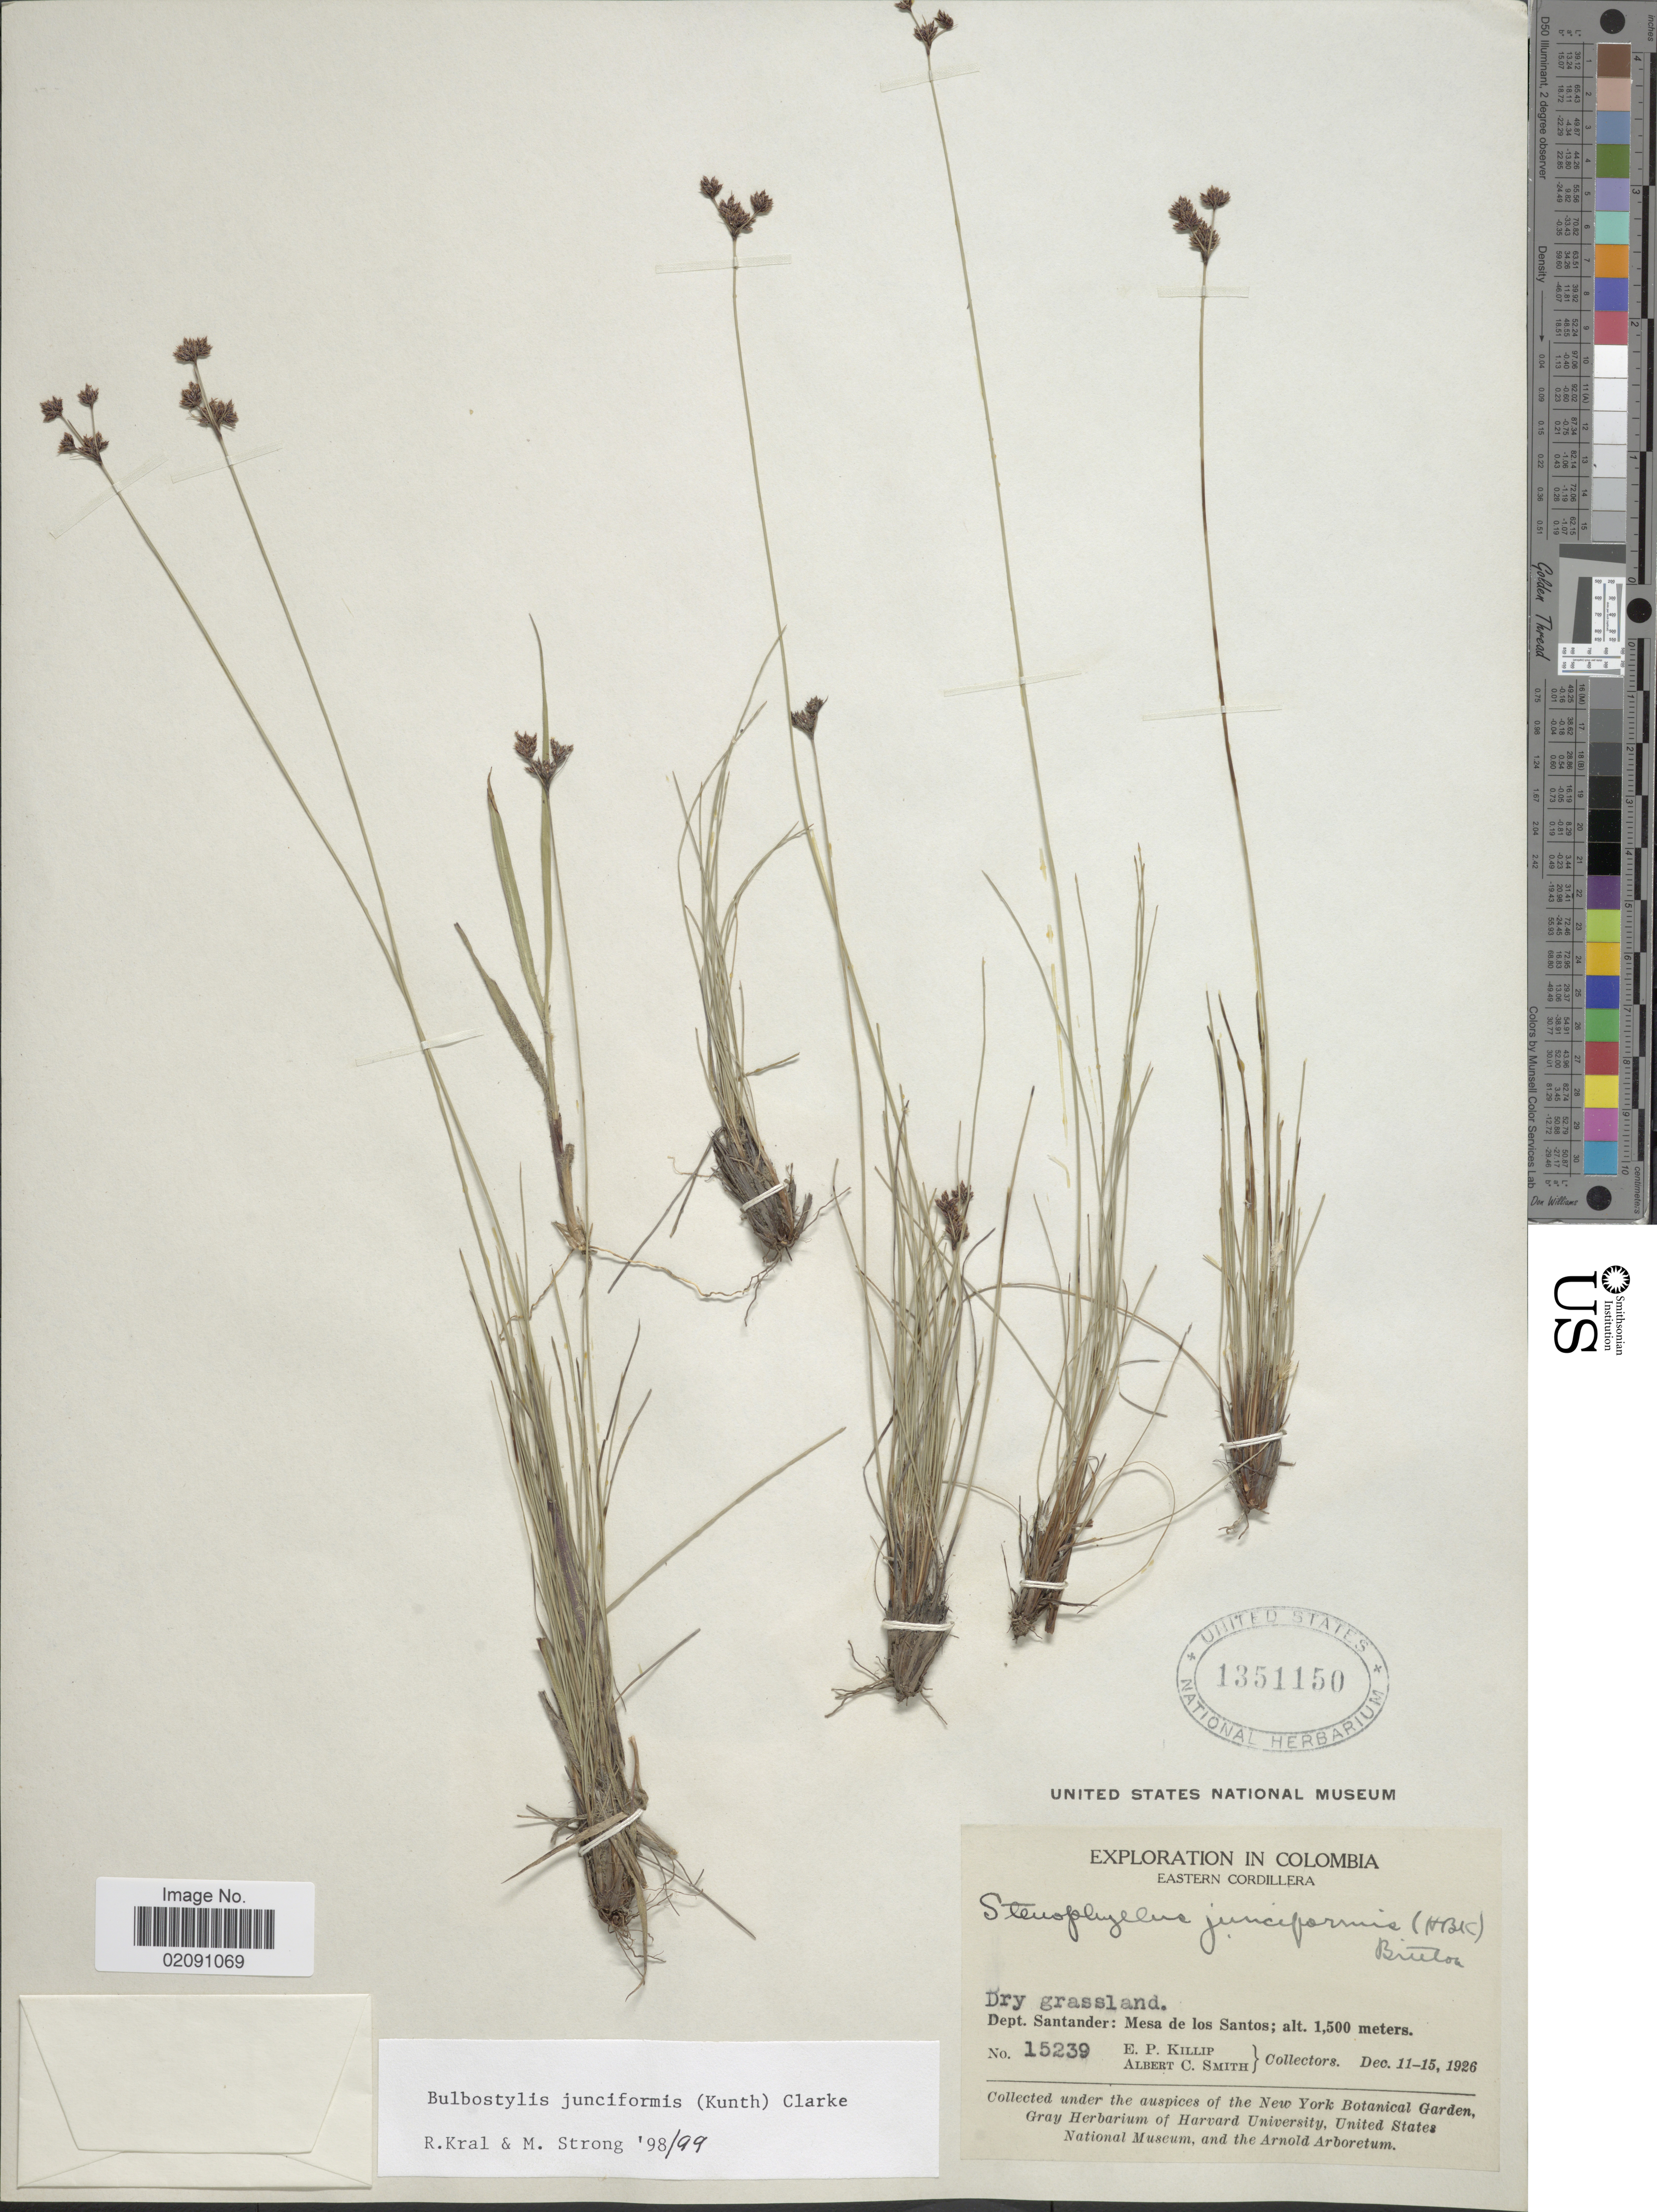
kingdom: Plantae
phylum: Tracheophyta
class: Liliopsida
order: Poales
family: Cyperaceae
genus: Bulbostylis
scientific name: Bulbostylis junciformis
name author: (Kunth) C.B. Clarke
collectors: E. P. Killip & A. C. Smith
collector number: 15239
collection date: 1926-12-11/1926-12-15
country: Colombia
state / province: Santander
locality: Dry grassland, Mesa de los Santos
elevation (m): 1500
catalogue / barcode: US 1351150